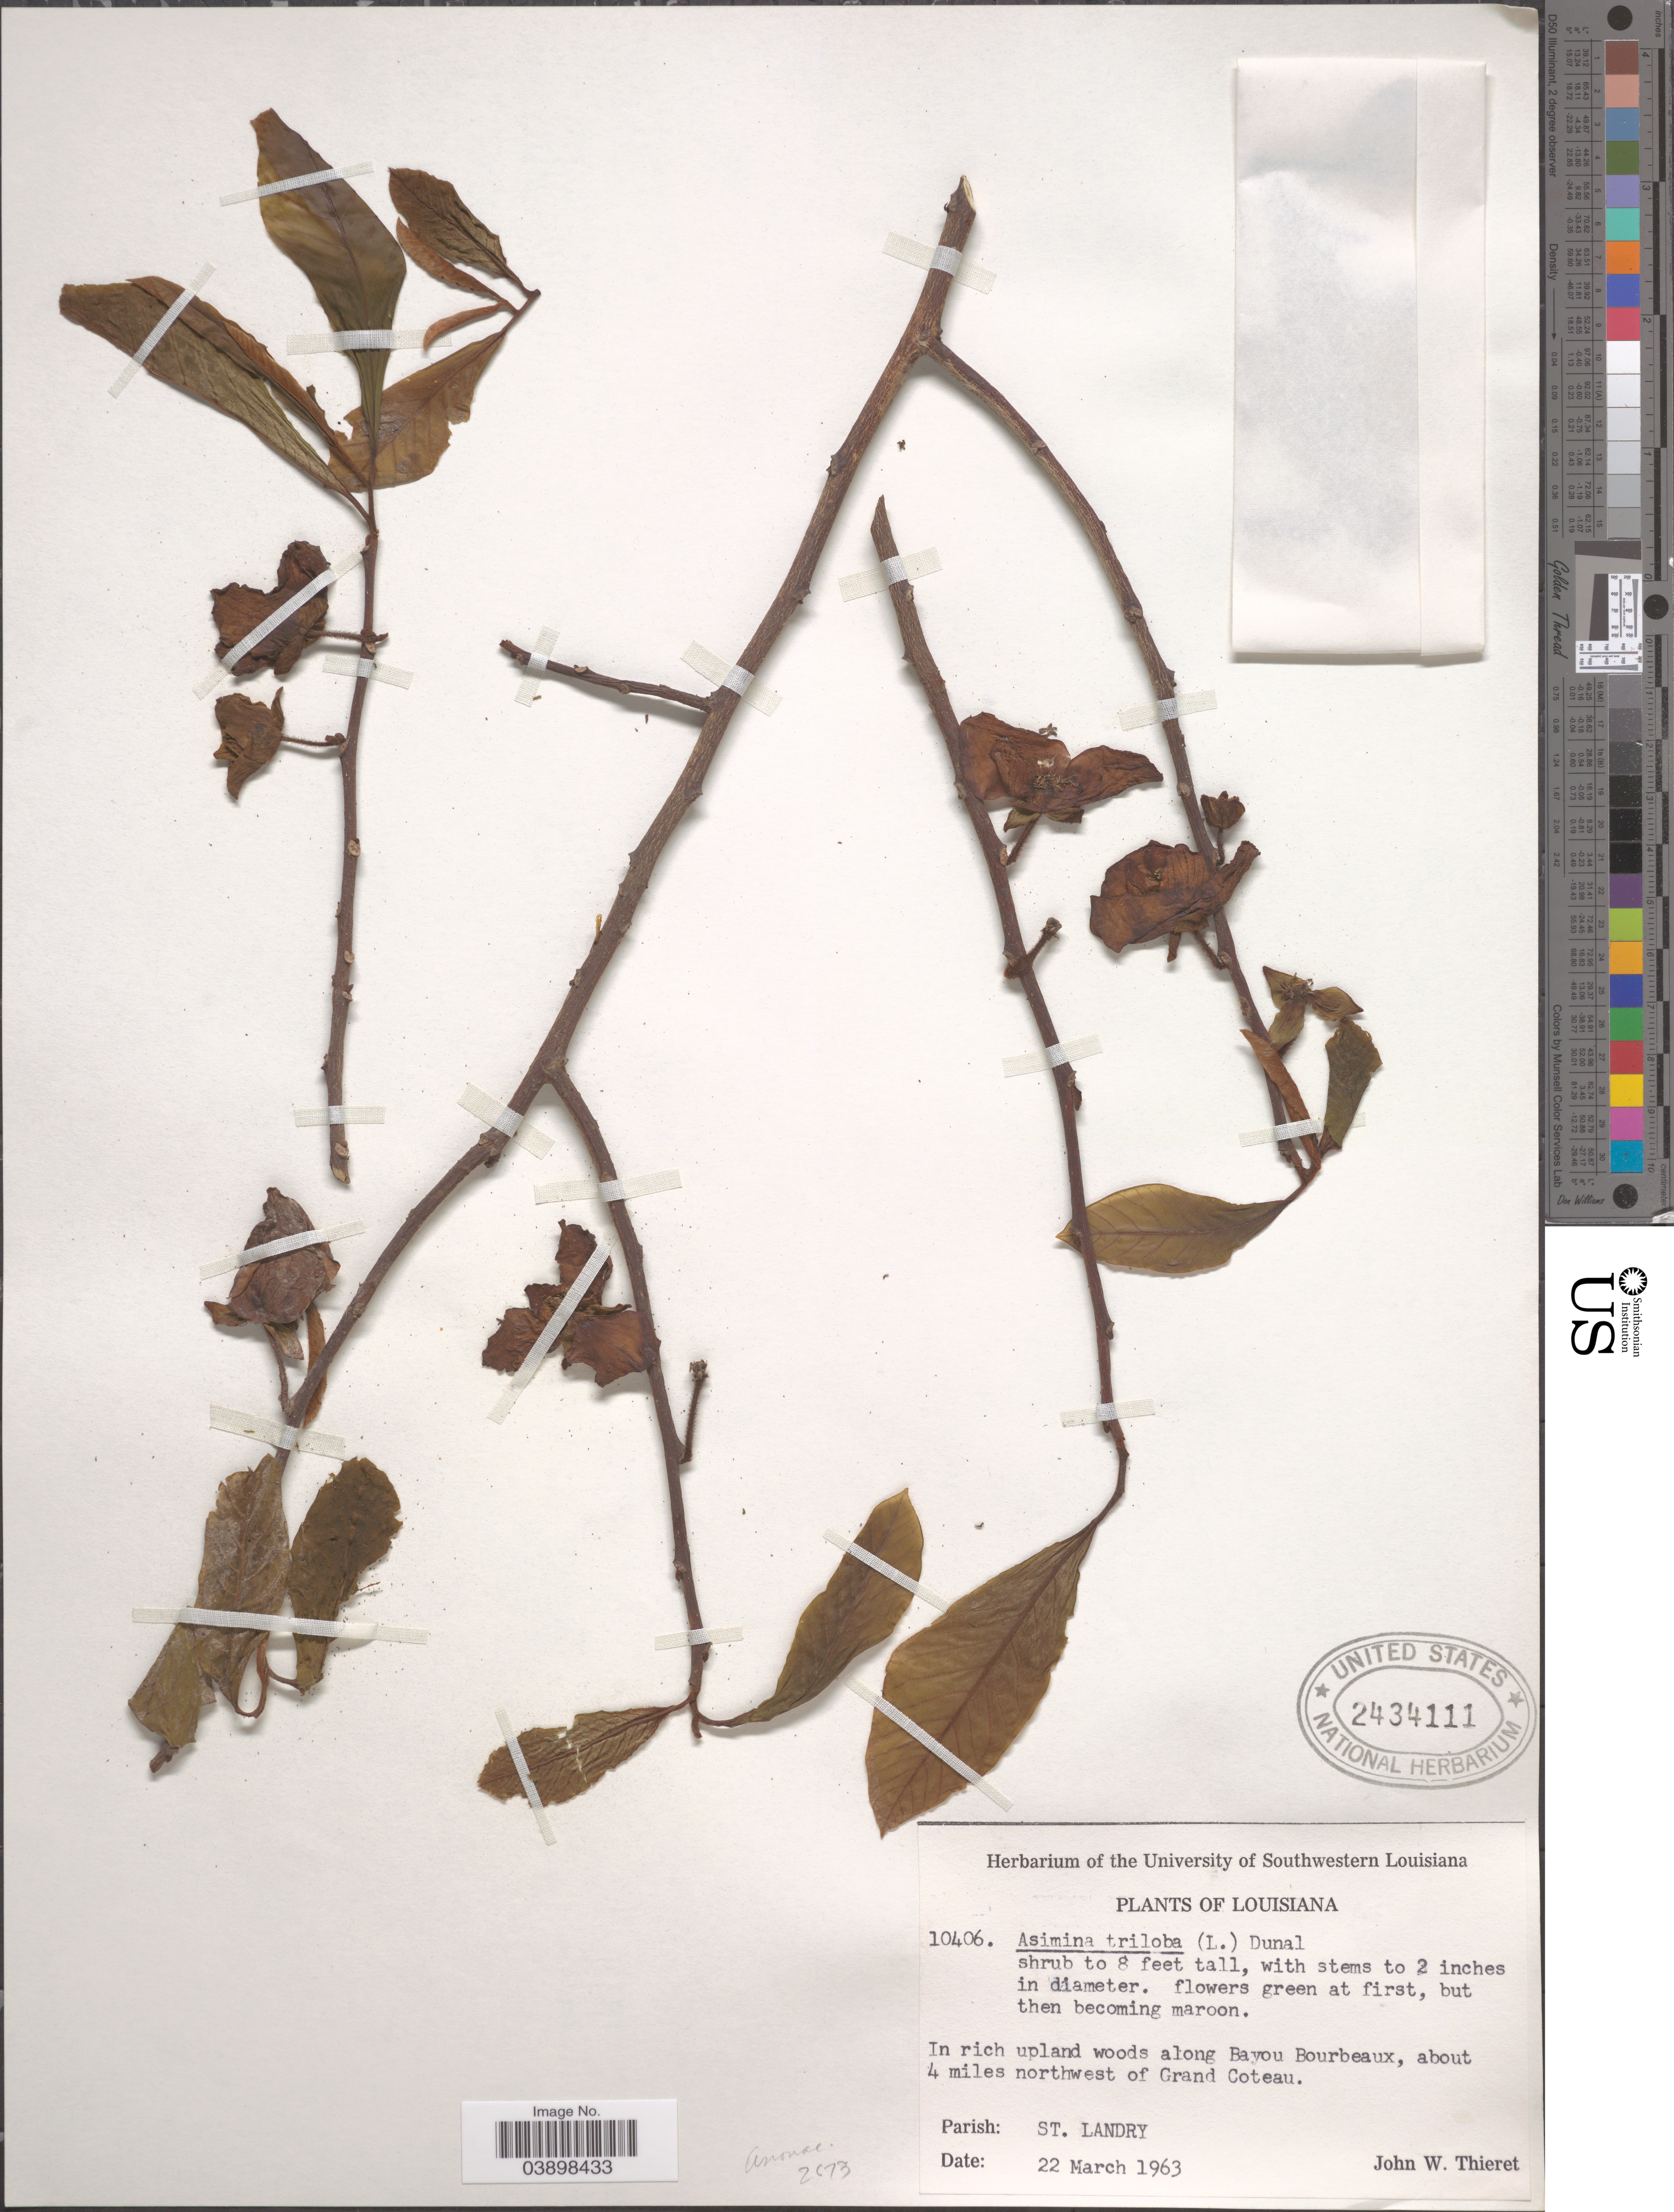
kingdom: Plantae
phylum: Tracheophyta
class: Magnoliopsida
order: Magnoliales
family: Annonaceae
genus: Asimina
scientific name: Asimina triloba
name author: (L.) Dunal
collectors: J. W. Thieret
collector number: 10406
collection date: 1963-03-22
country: United States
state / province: Louisiana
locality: In rich upland woods along Bayou Bourbeaux, about 4 miles northwest of Grand Coteau. Parish: St. Landry.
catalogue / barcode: US 2434111